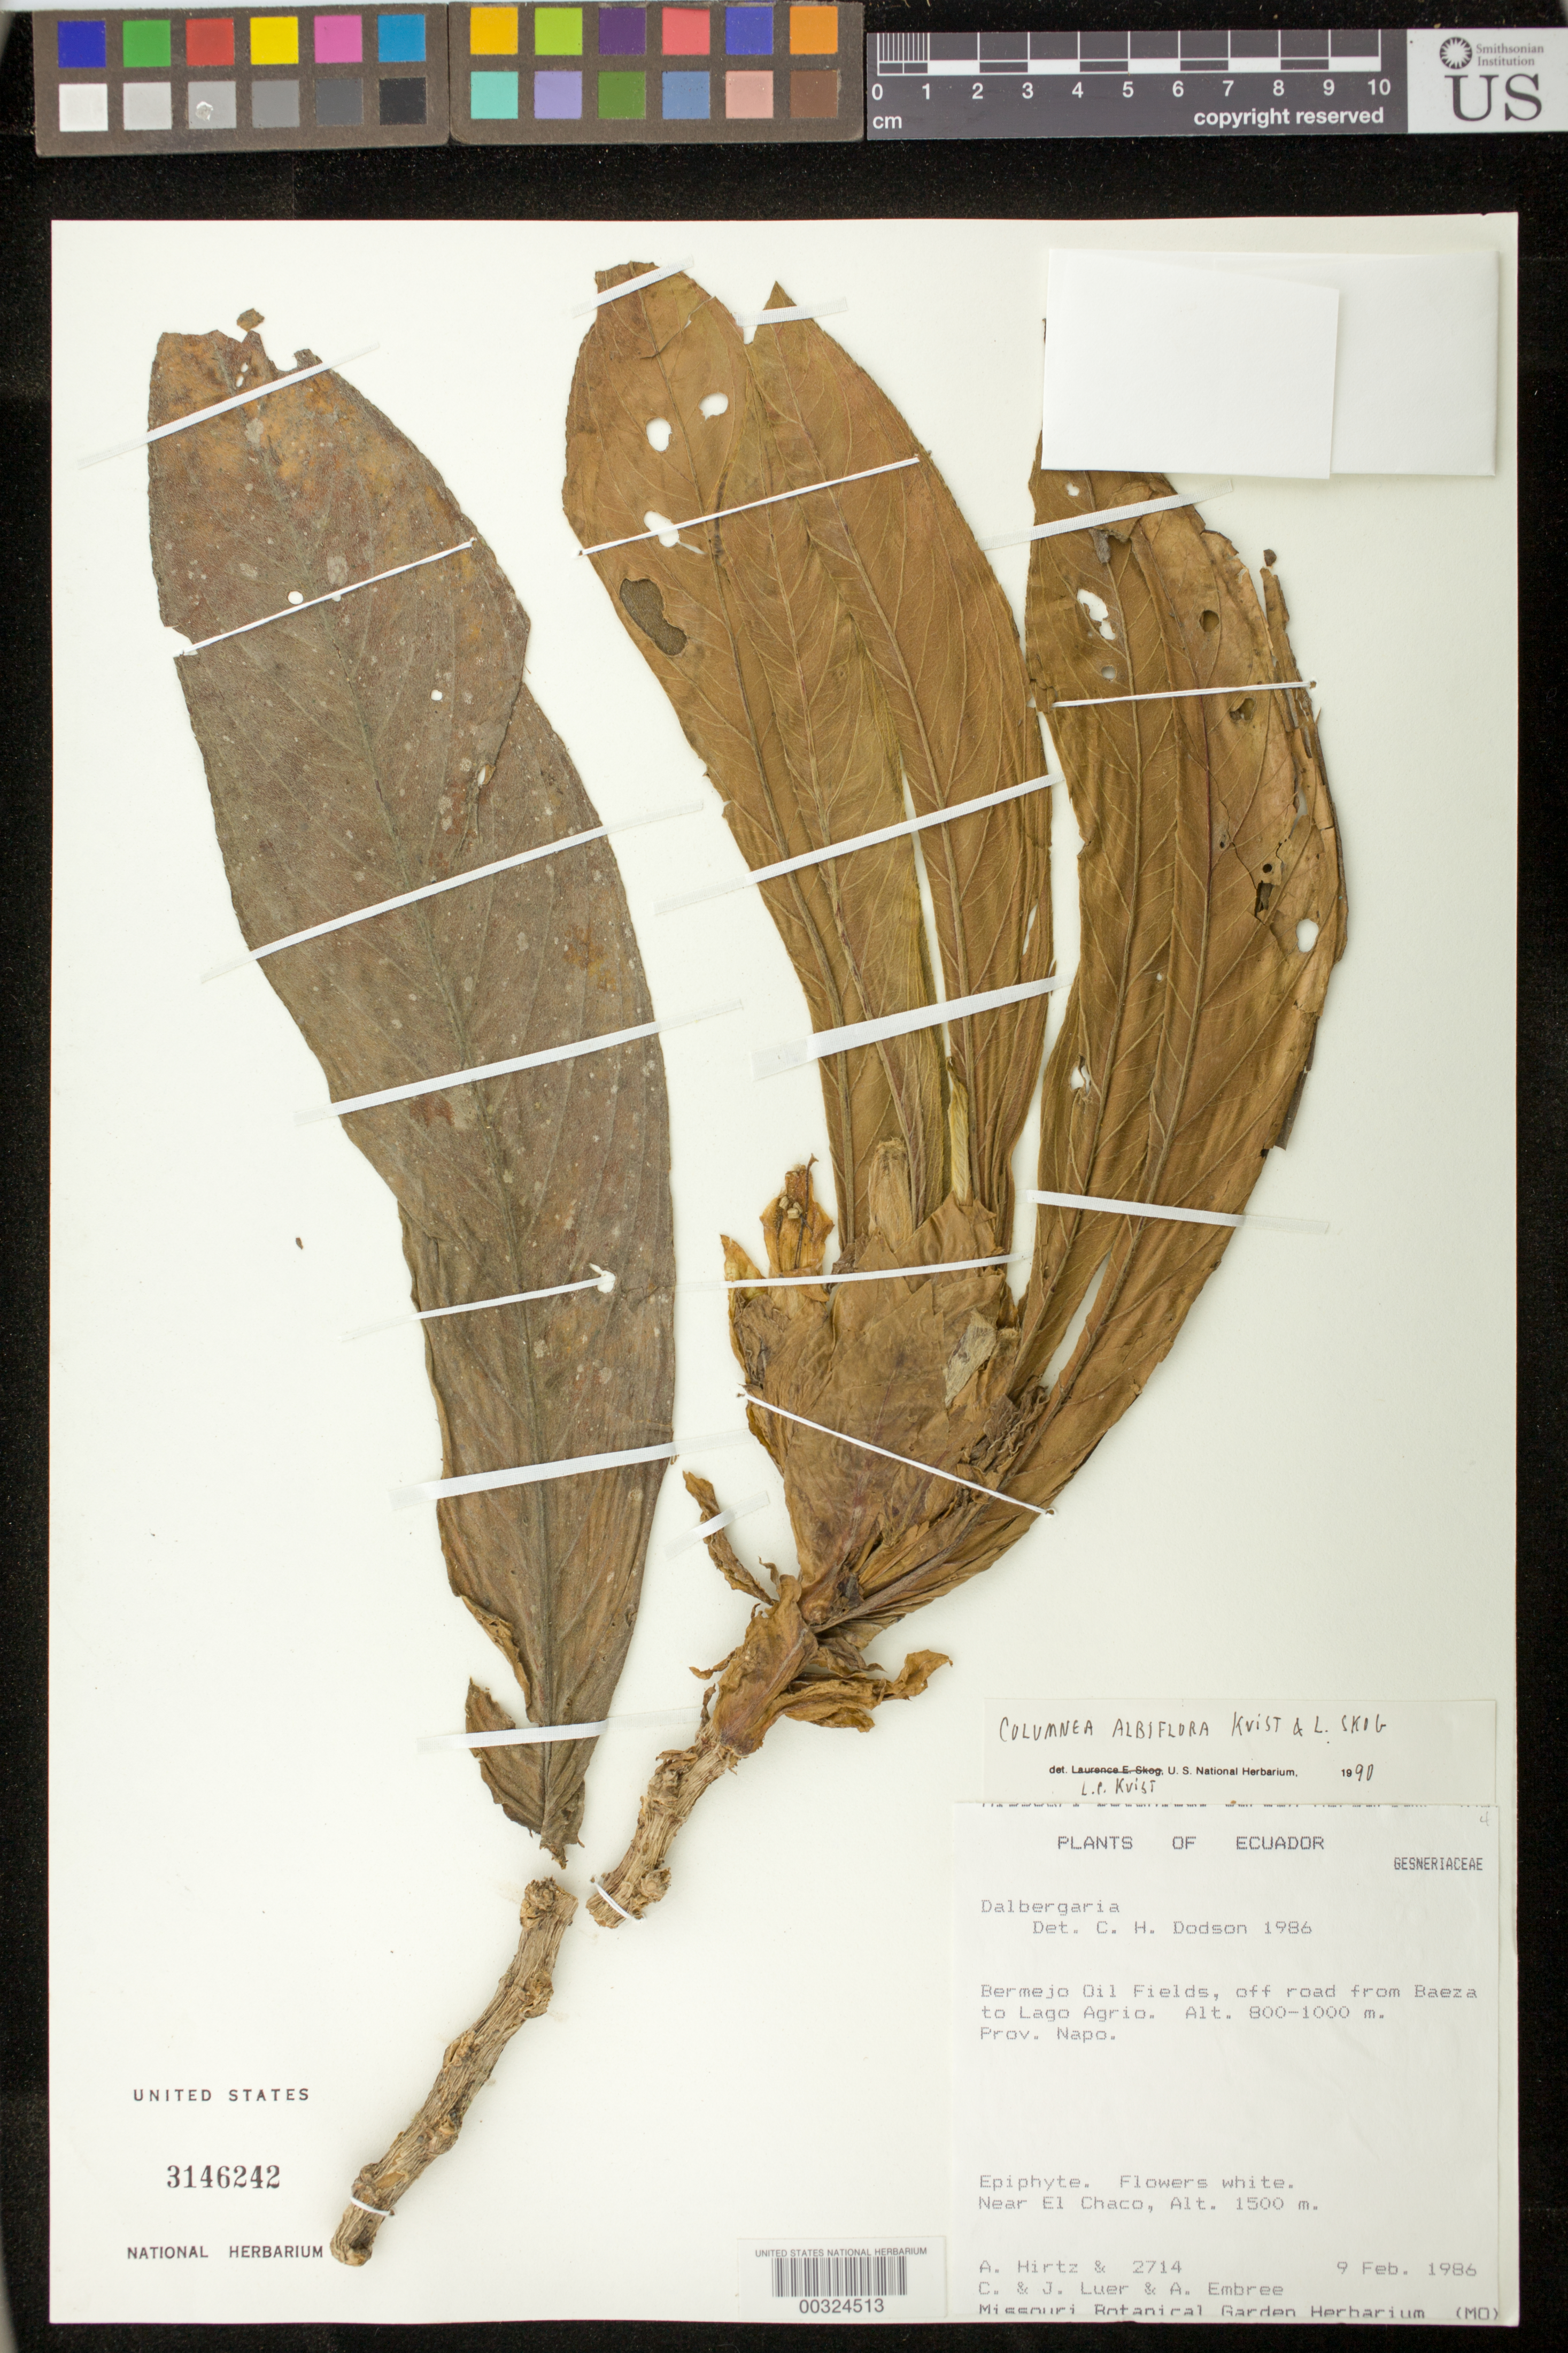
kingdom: Plantae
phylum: Tracheophyta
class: Magnoliopsida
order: Lamiales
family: Gesneriaceae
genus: Columnea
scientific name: Columnea albiflora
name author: L.P. Kvist & L.E. Skog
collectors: A. Hirtz, C. Luer, J. P. Luer & A. Embree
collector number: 2714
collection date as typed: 09 Feb 1986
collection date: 1986-02-09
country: Ecuador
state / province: Napo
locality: Bermejo oil fields, off road from Baeza to Lago Agrio, near El Chaco, 1500 m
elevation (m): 800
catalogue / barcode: US 3146242